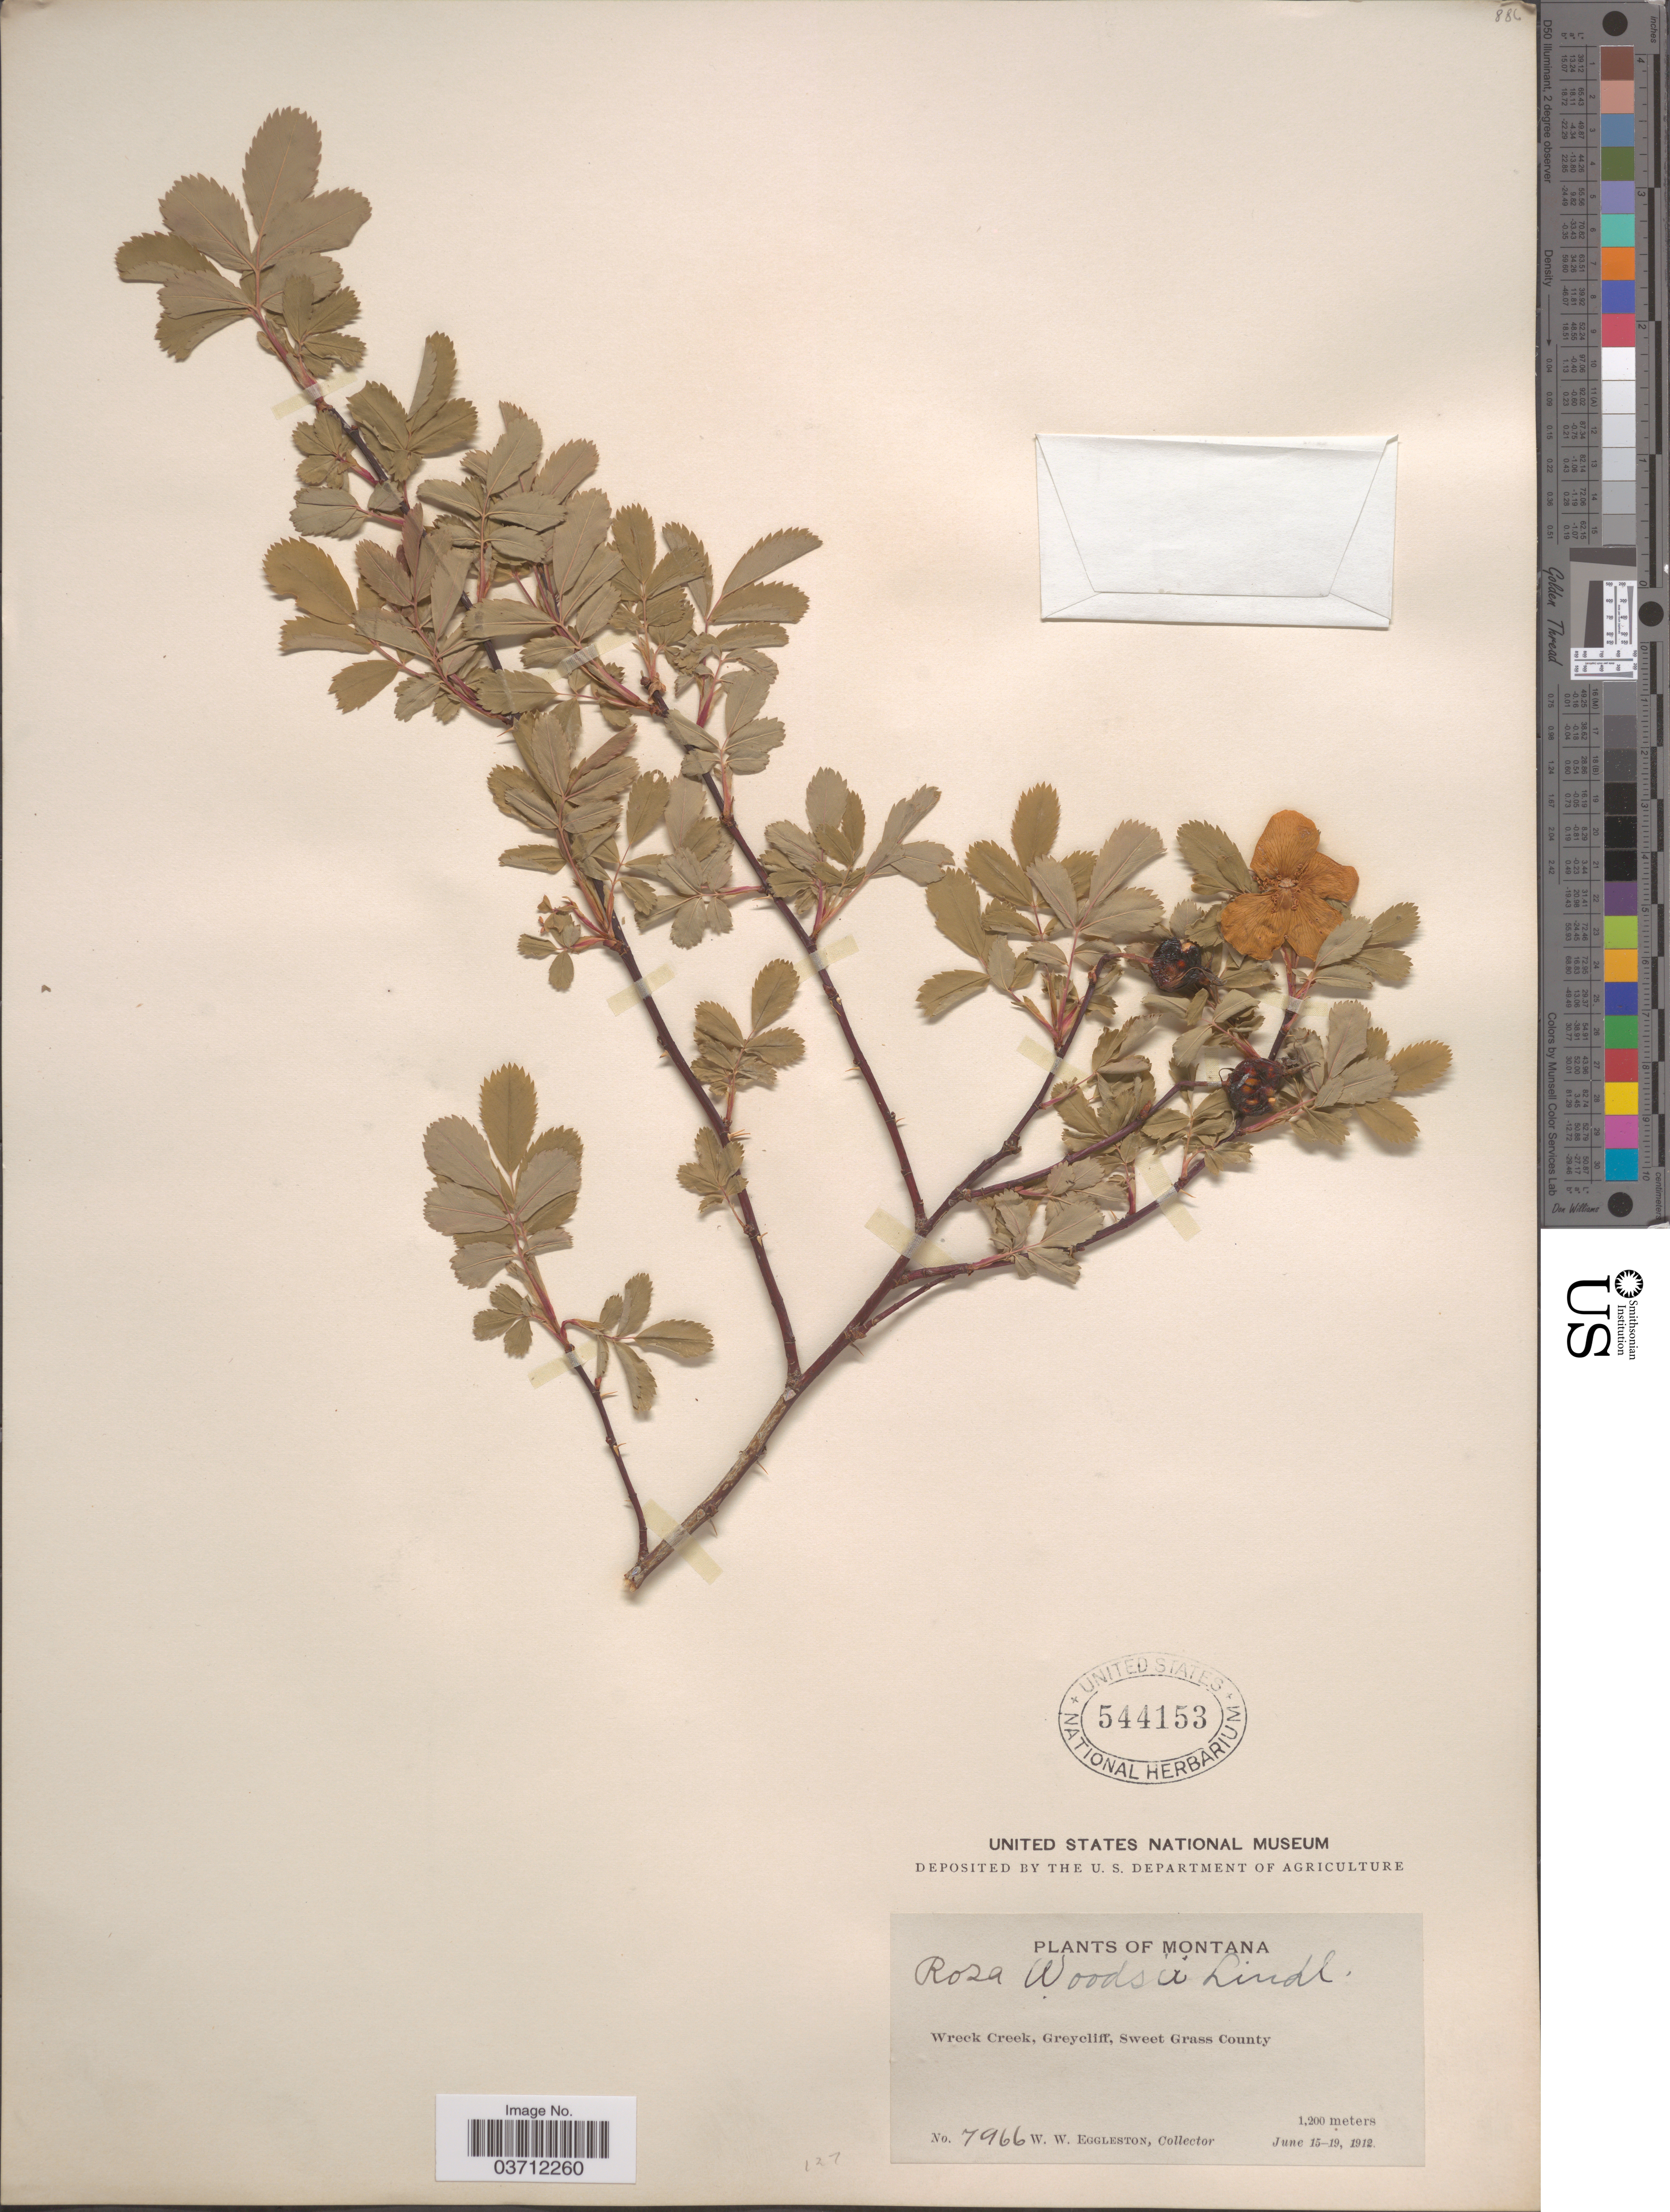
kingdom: Plantae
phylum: Tracheophyta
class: Magnoliopsida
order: Rosales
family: Rosaceae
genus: Rosa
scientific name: Rosa woodsii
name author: Lindl.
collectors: W. W. Eggleston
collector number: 7966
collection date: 1912-06-15/1912-06-19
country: United States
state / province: Montana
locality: Wreck Creek, Greycliff, Sweet Grass County.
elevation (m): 1200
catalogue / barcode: US 544153